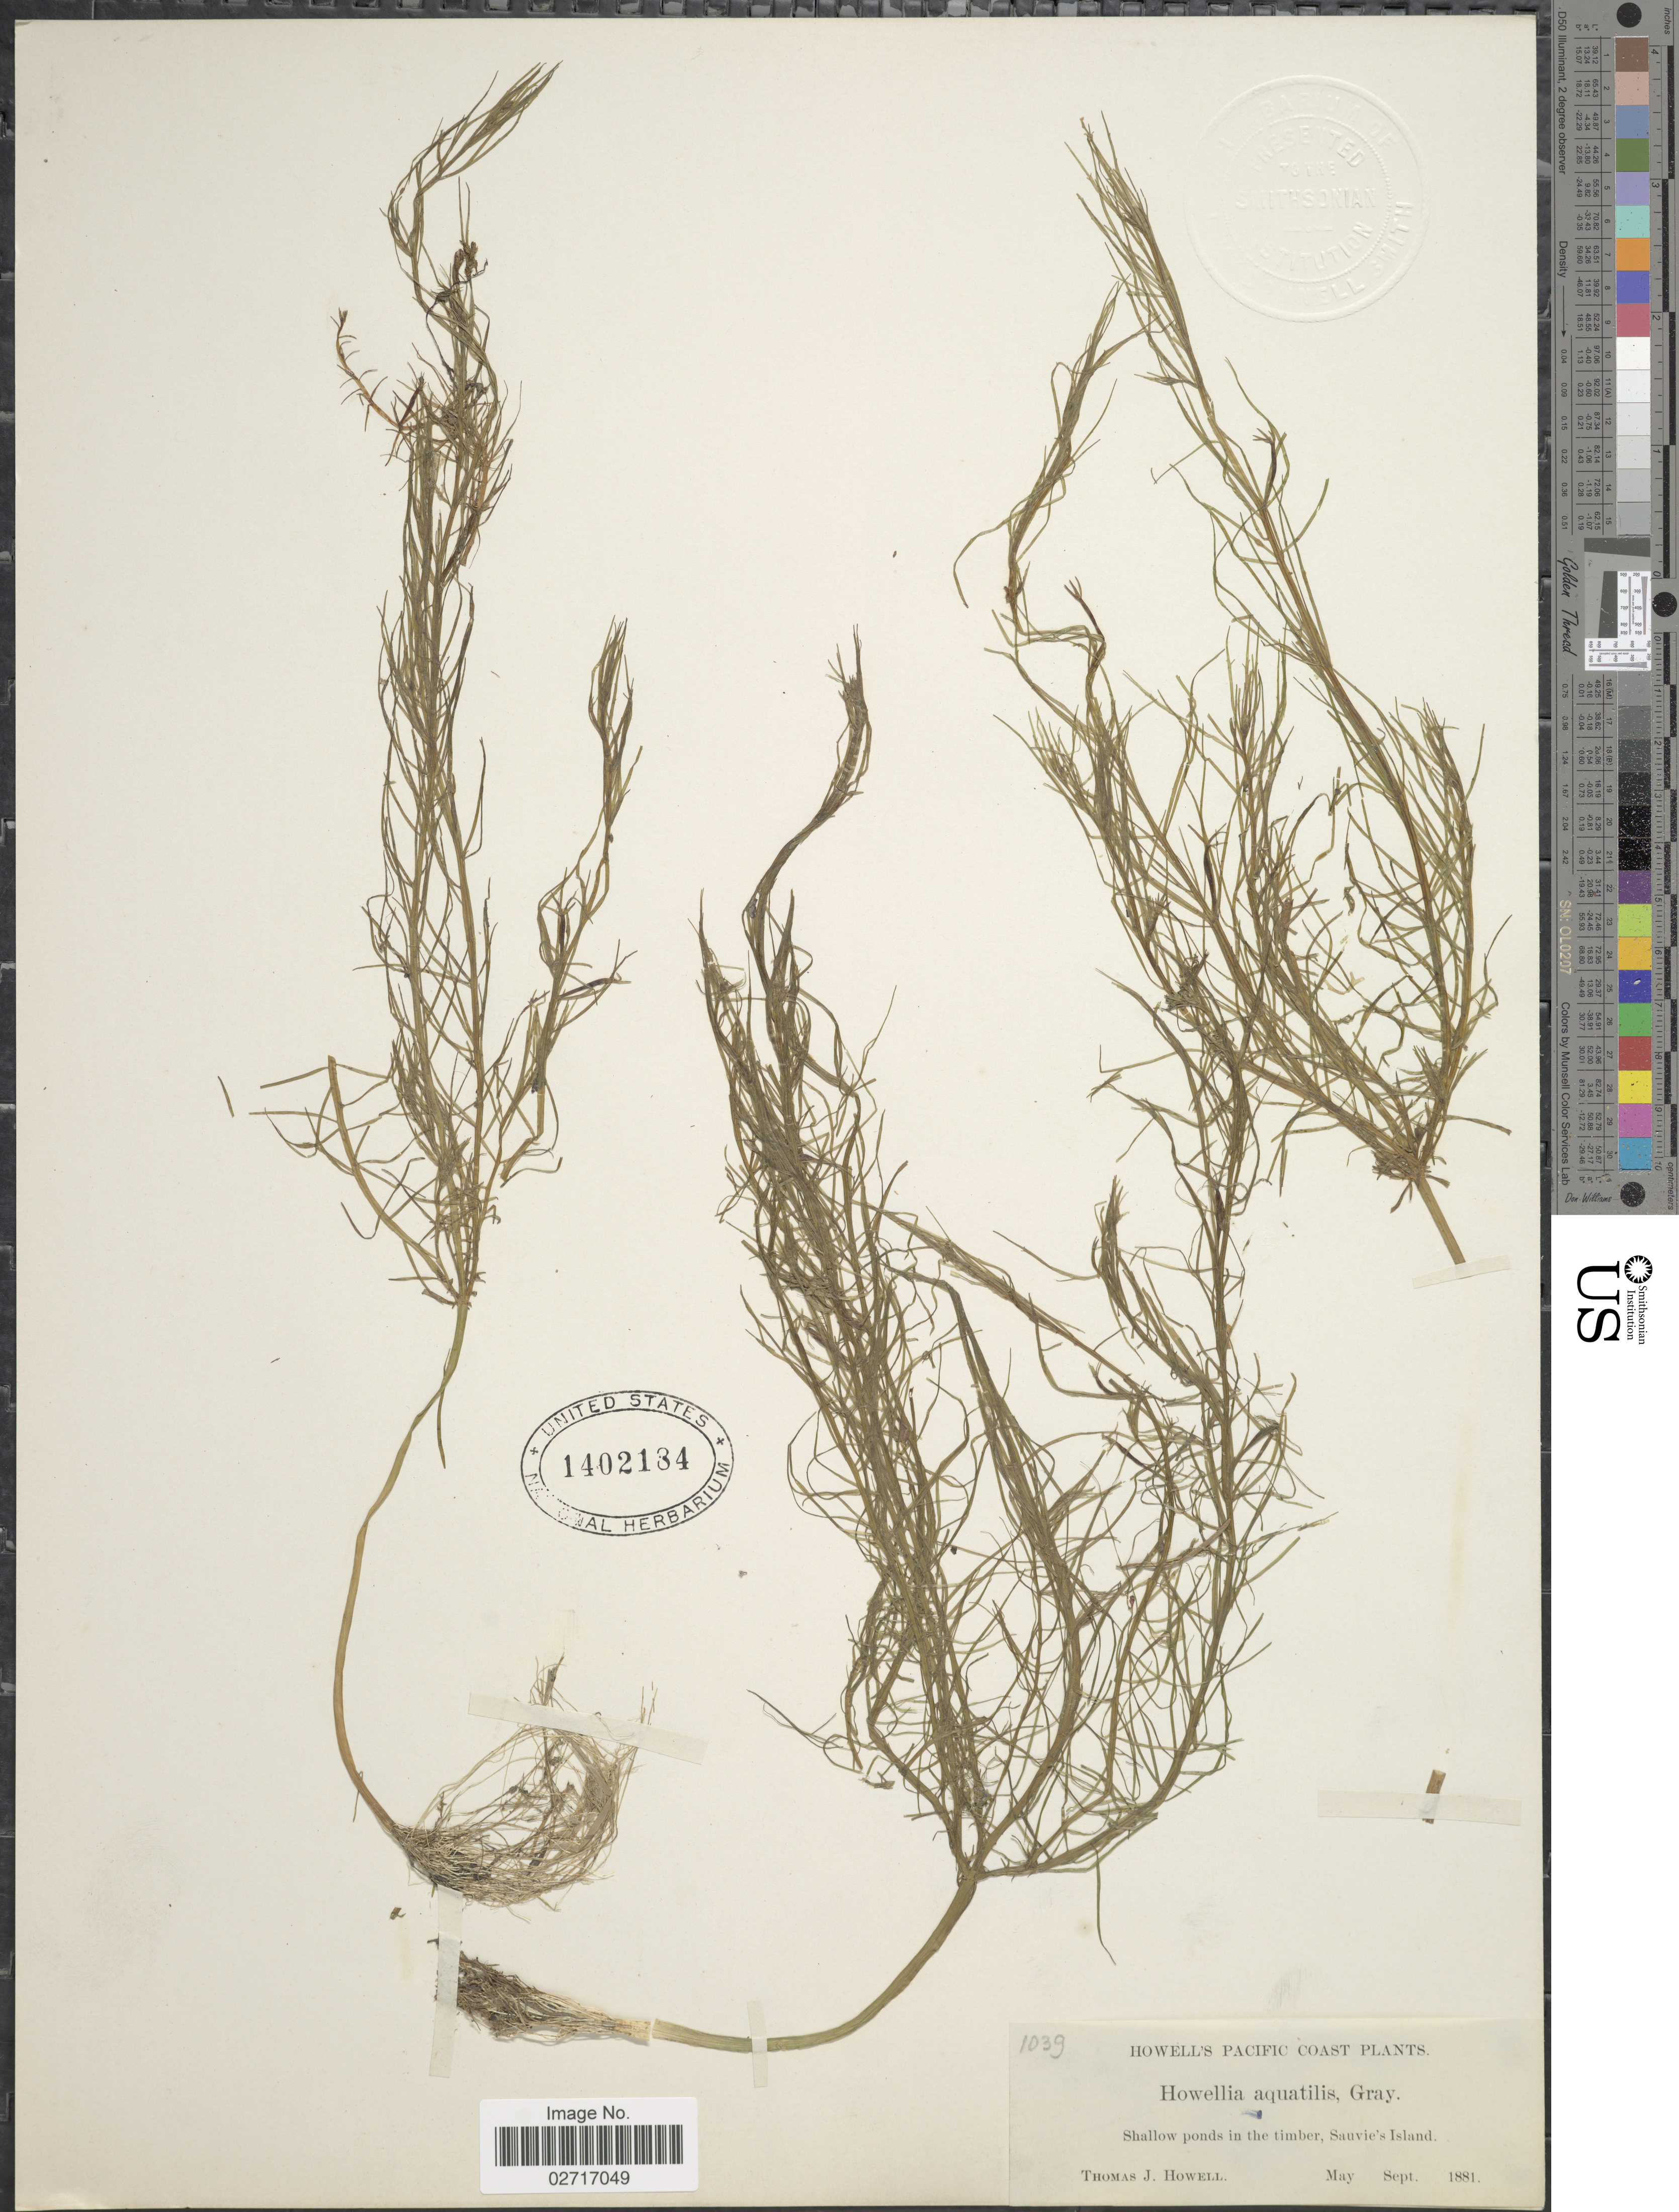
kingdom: Plantae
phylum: Tracheophyta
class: Magnoliopsida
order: Asterales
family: Campanulaceae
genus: Howellia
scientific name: Howellia aquatilis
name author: A. Gray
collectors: T. J. Howell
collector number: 1039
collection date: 1881-05/1881-09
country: United States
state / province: Oregon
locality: Shallow ponds in the timber, Sauvie's Island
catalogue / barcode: US 1402184